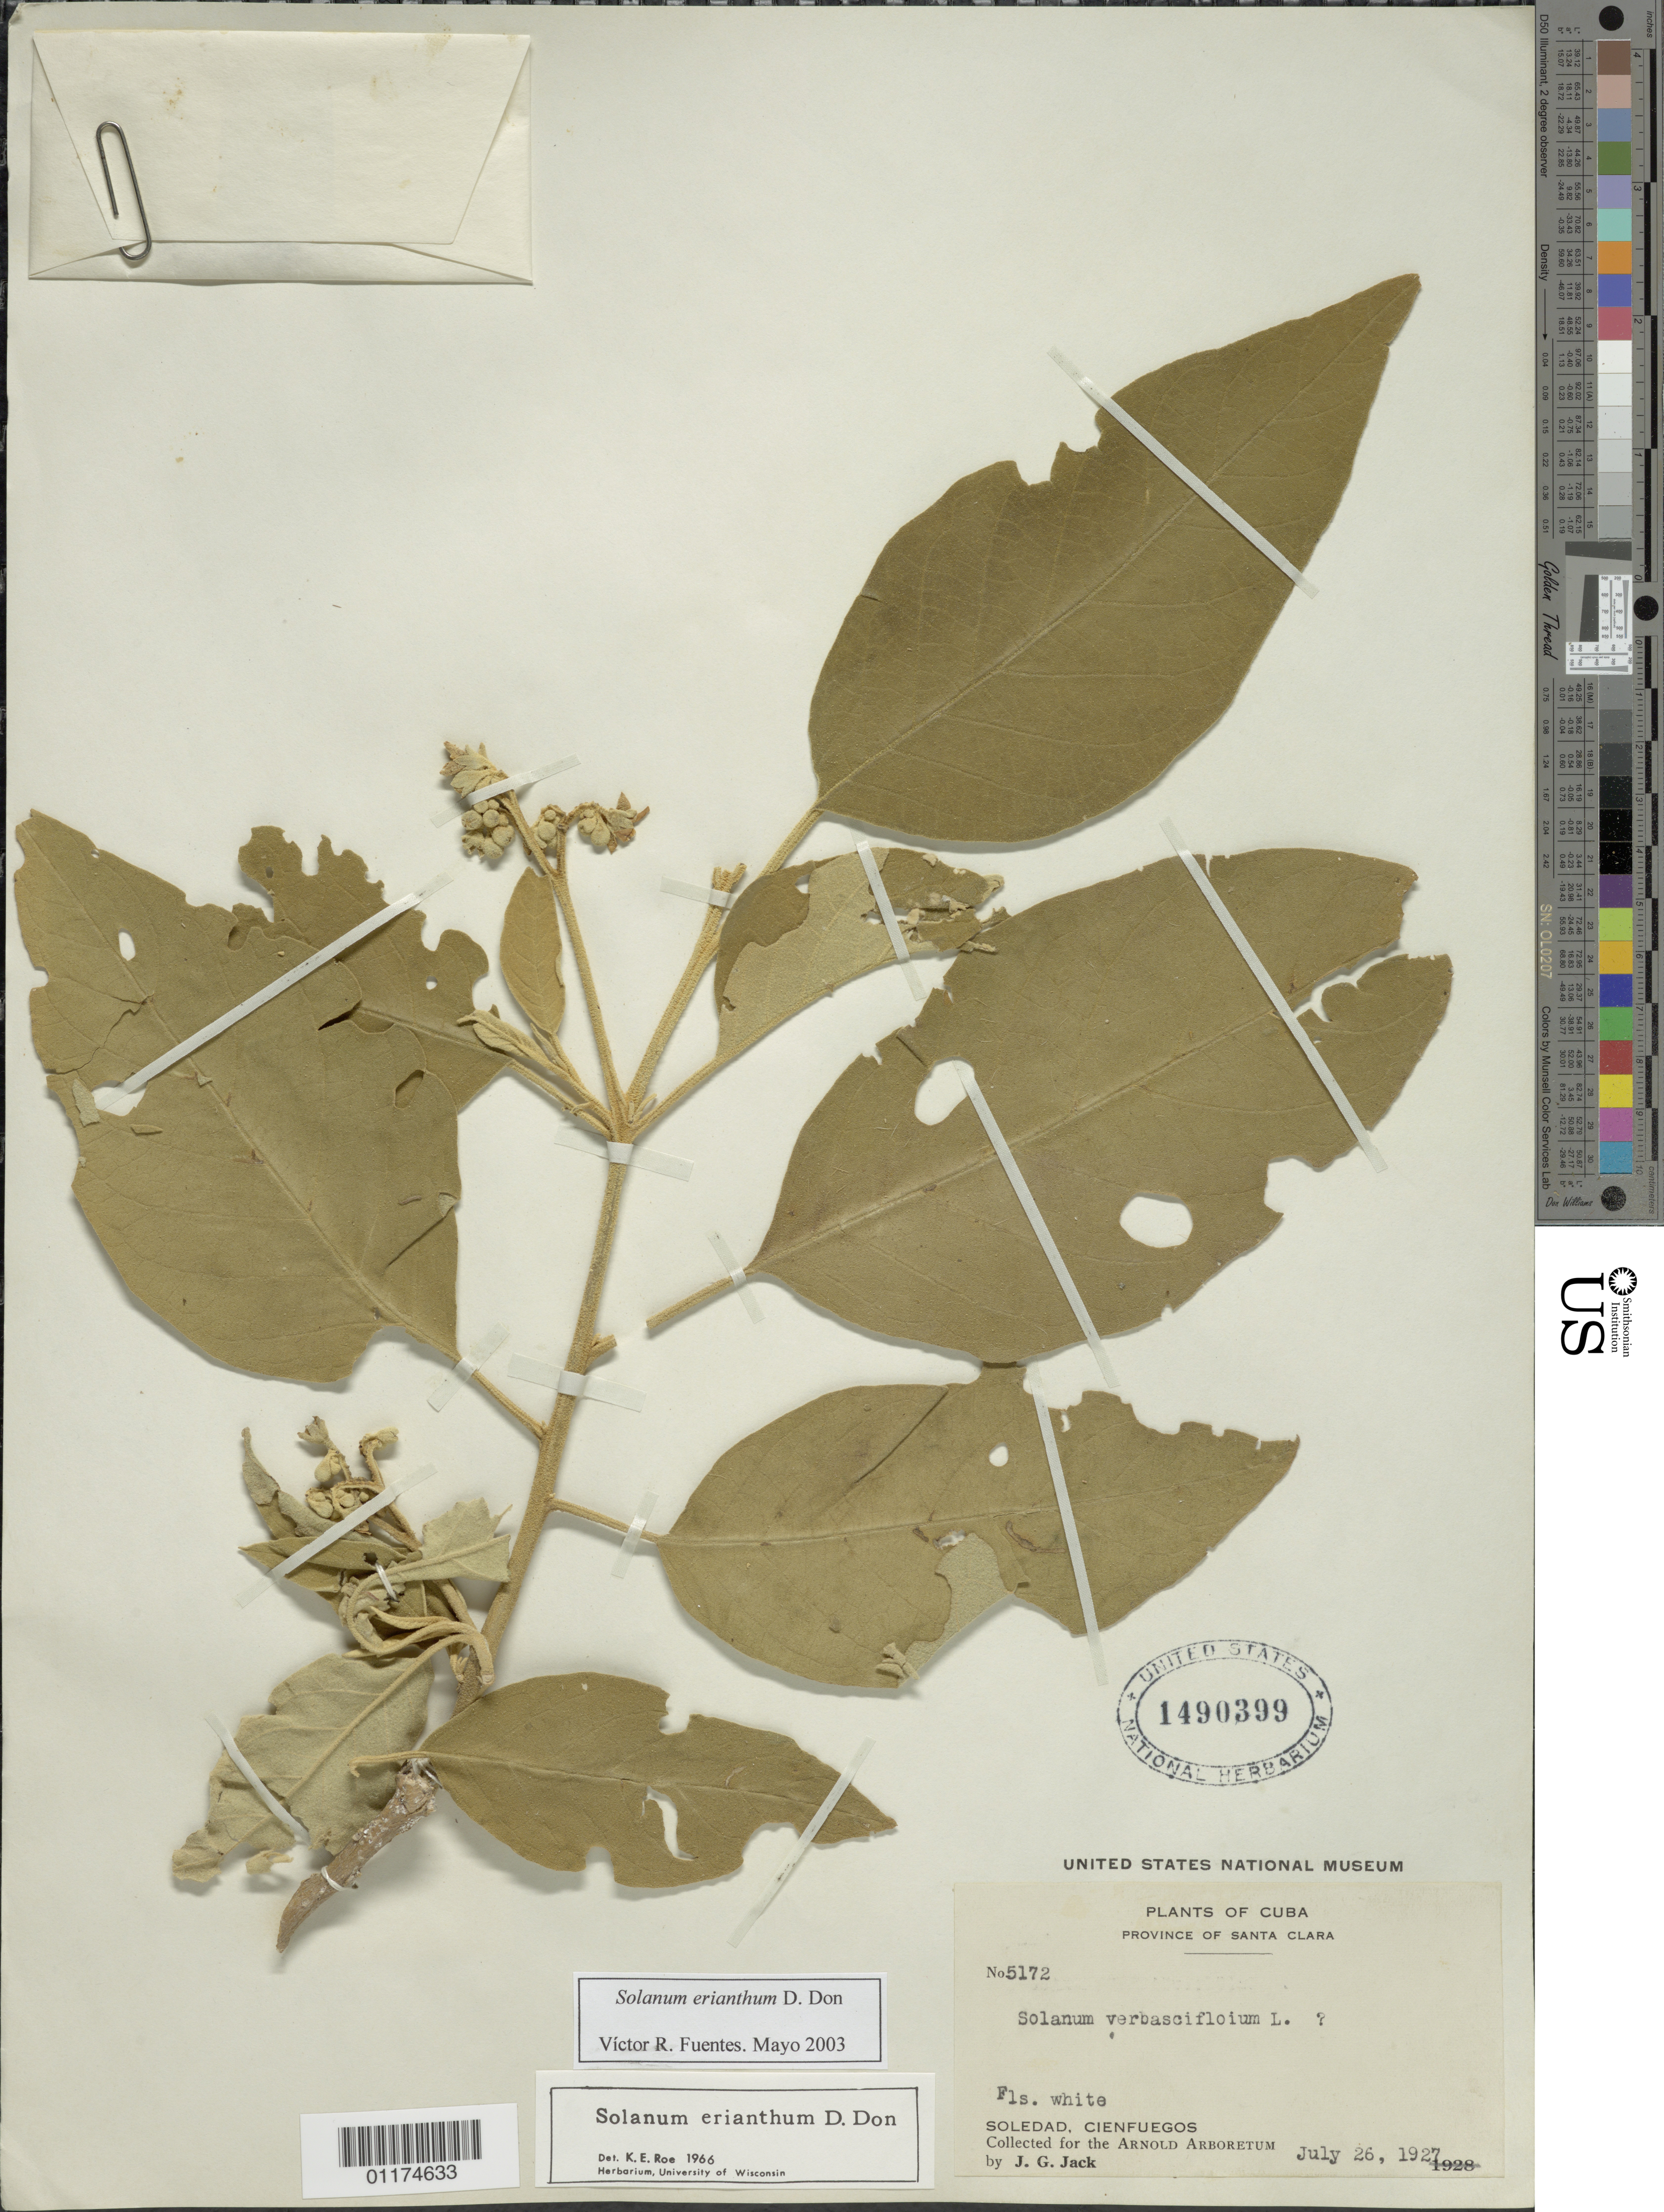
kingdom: Plantae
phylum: Tracheophyta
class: Magnoliopsida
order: Solanales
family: Solanaceae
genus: Solanum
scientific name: Solanum erianthum var. erianthum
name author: D. Don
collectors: J. G. Jack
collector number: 5172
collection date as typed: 26 Jul 1927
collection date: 1927-07-26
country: Cuba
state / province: Cienfuegos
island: Cuba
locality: Soledad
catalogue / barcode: US 1490399